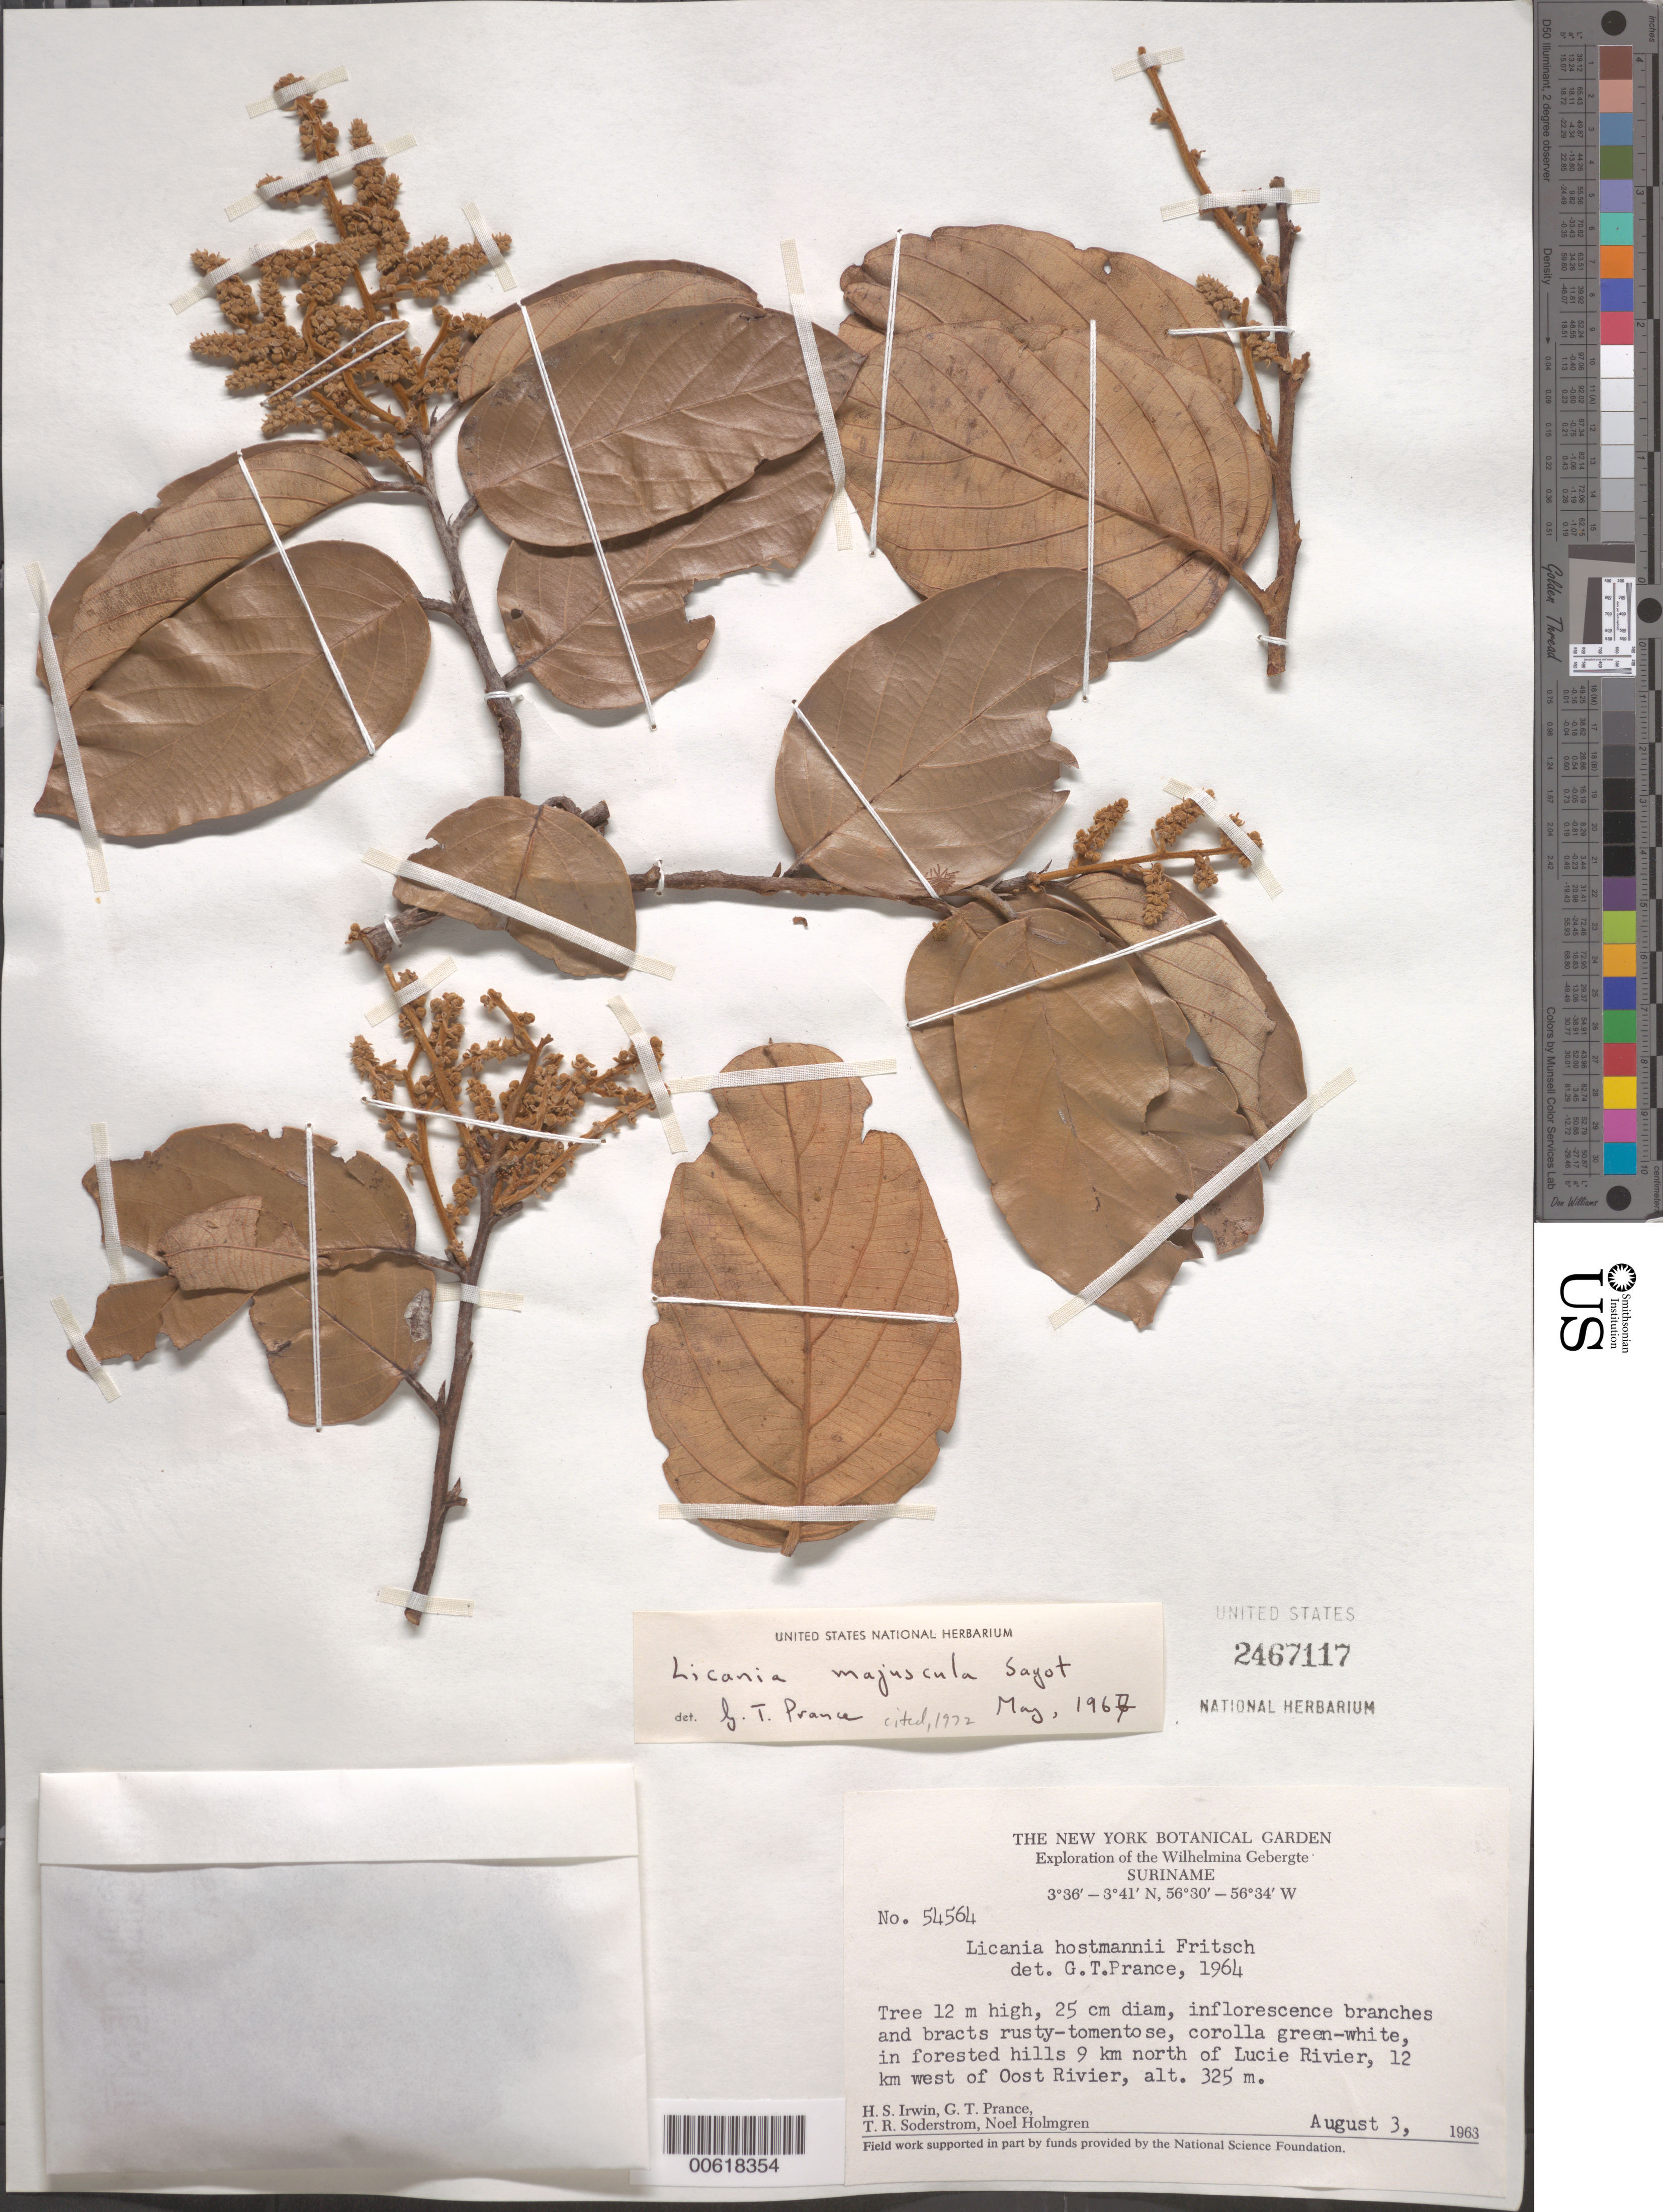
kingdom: Plantae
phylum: Tracheophyta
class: Magnoliopsida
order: Malpighiales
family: Chrysobalanaceae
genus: Licania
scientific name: Licania majuscula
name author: Sagot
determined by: Prance, G. T.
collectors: H. Irwin, G. T. Prance, T. R. Soderstrom & N. H. Holmgren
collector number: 54564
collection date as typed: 3-Aug-63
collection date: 1963-08-03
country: Suriname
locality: Lucie R., 9 km N of and 12 km W of Oost R., Wilhelmina Gebergte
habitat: Forested hills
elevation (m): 325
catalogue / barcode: US 2467117